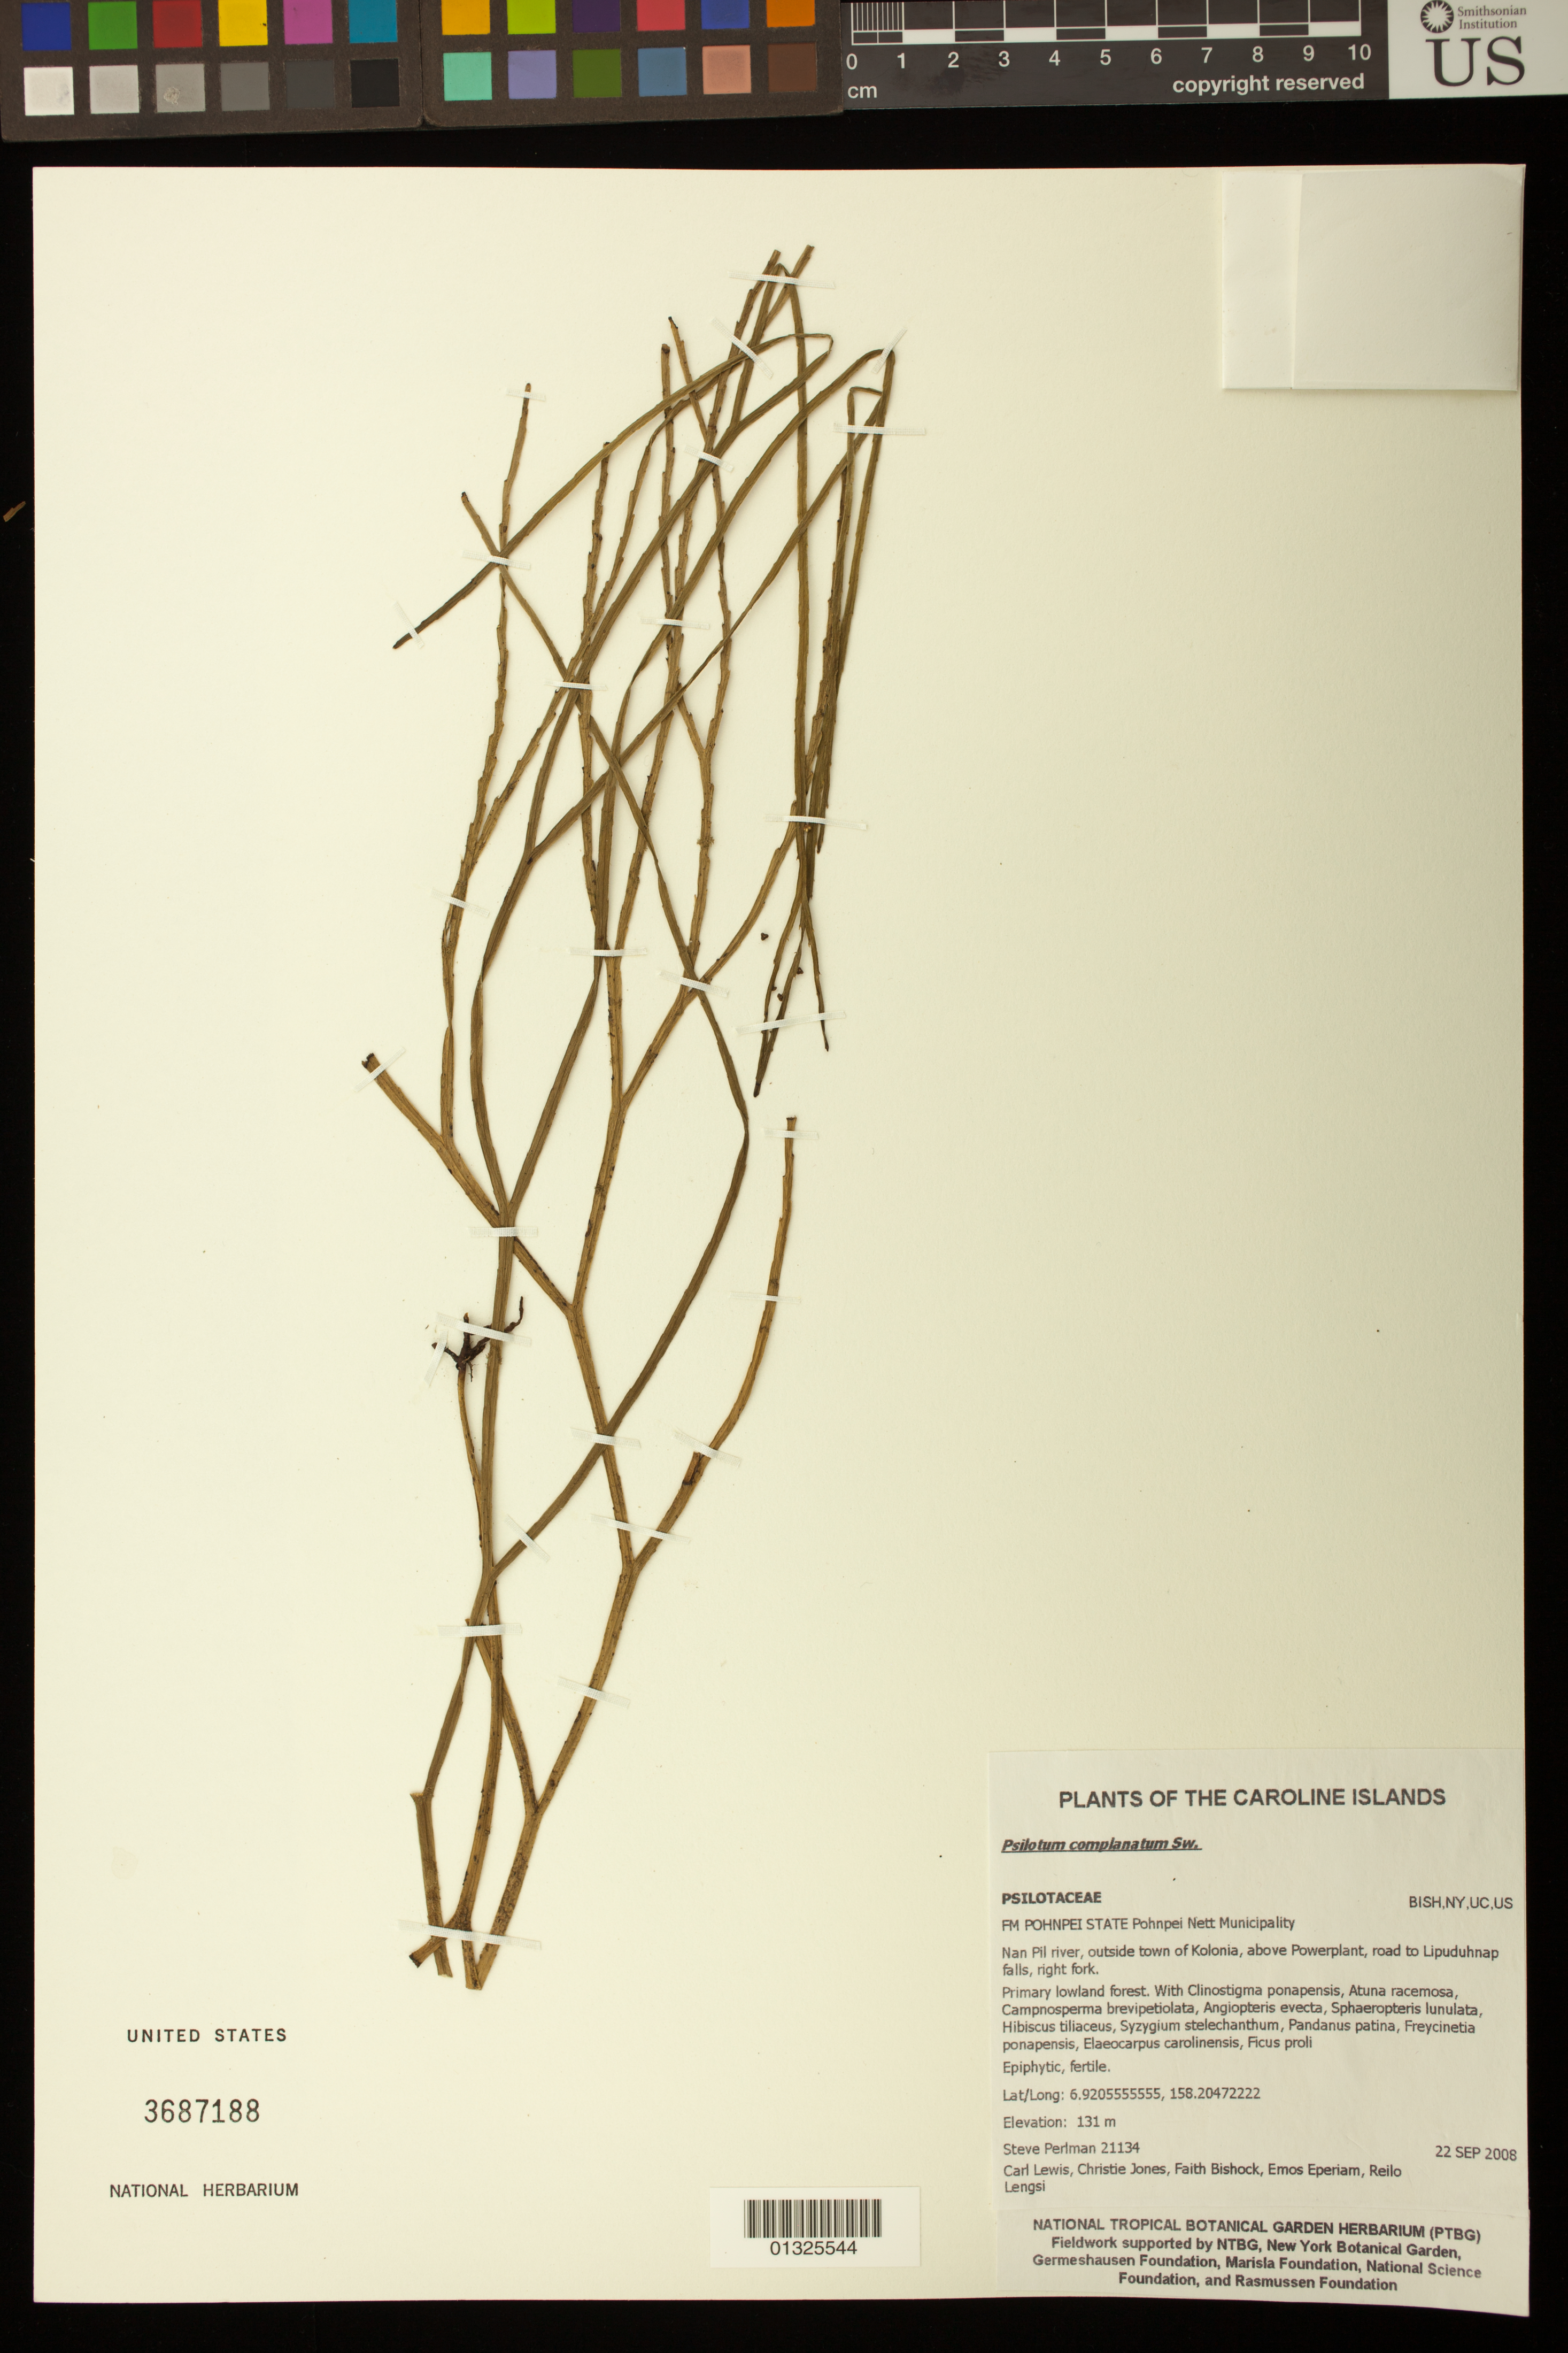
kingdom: Plantae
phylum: Tracheophyta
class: Polypodiopsida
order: Psilotales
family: Psilotaceae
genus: Psilotum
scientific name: Psilotum complanatum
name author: Sw.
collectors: S. P. Perlman, C. Lewis, C. Jones, F. Bishock & P. Eperiam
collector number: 21134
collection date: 2008-09-22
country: Micronesia, Federated States of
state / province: Pohnpei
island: Pohnpei [Ponape]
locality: Nett Municipality, Nan Pil river, outside town of Kolonia, above Powerplant, road to Lipuduhnap falls, right fork.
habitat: Primary lowland forest.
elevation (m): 131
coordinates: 6.9205555555, 158.2047222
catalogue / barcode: US 3687188